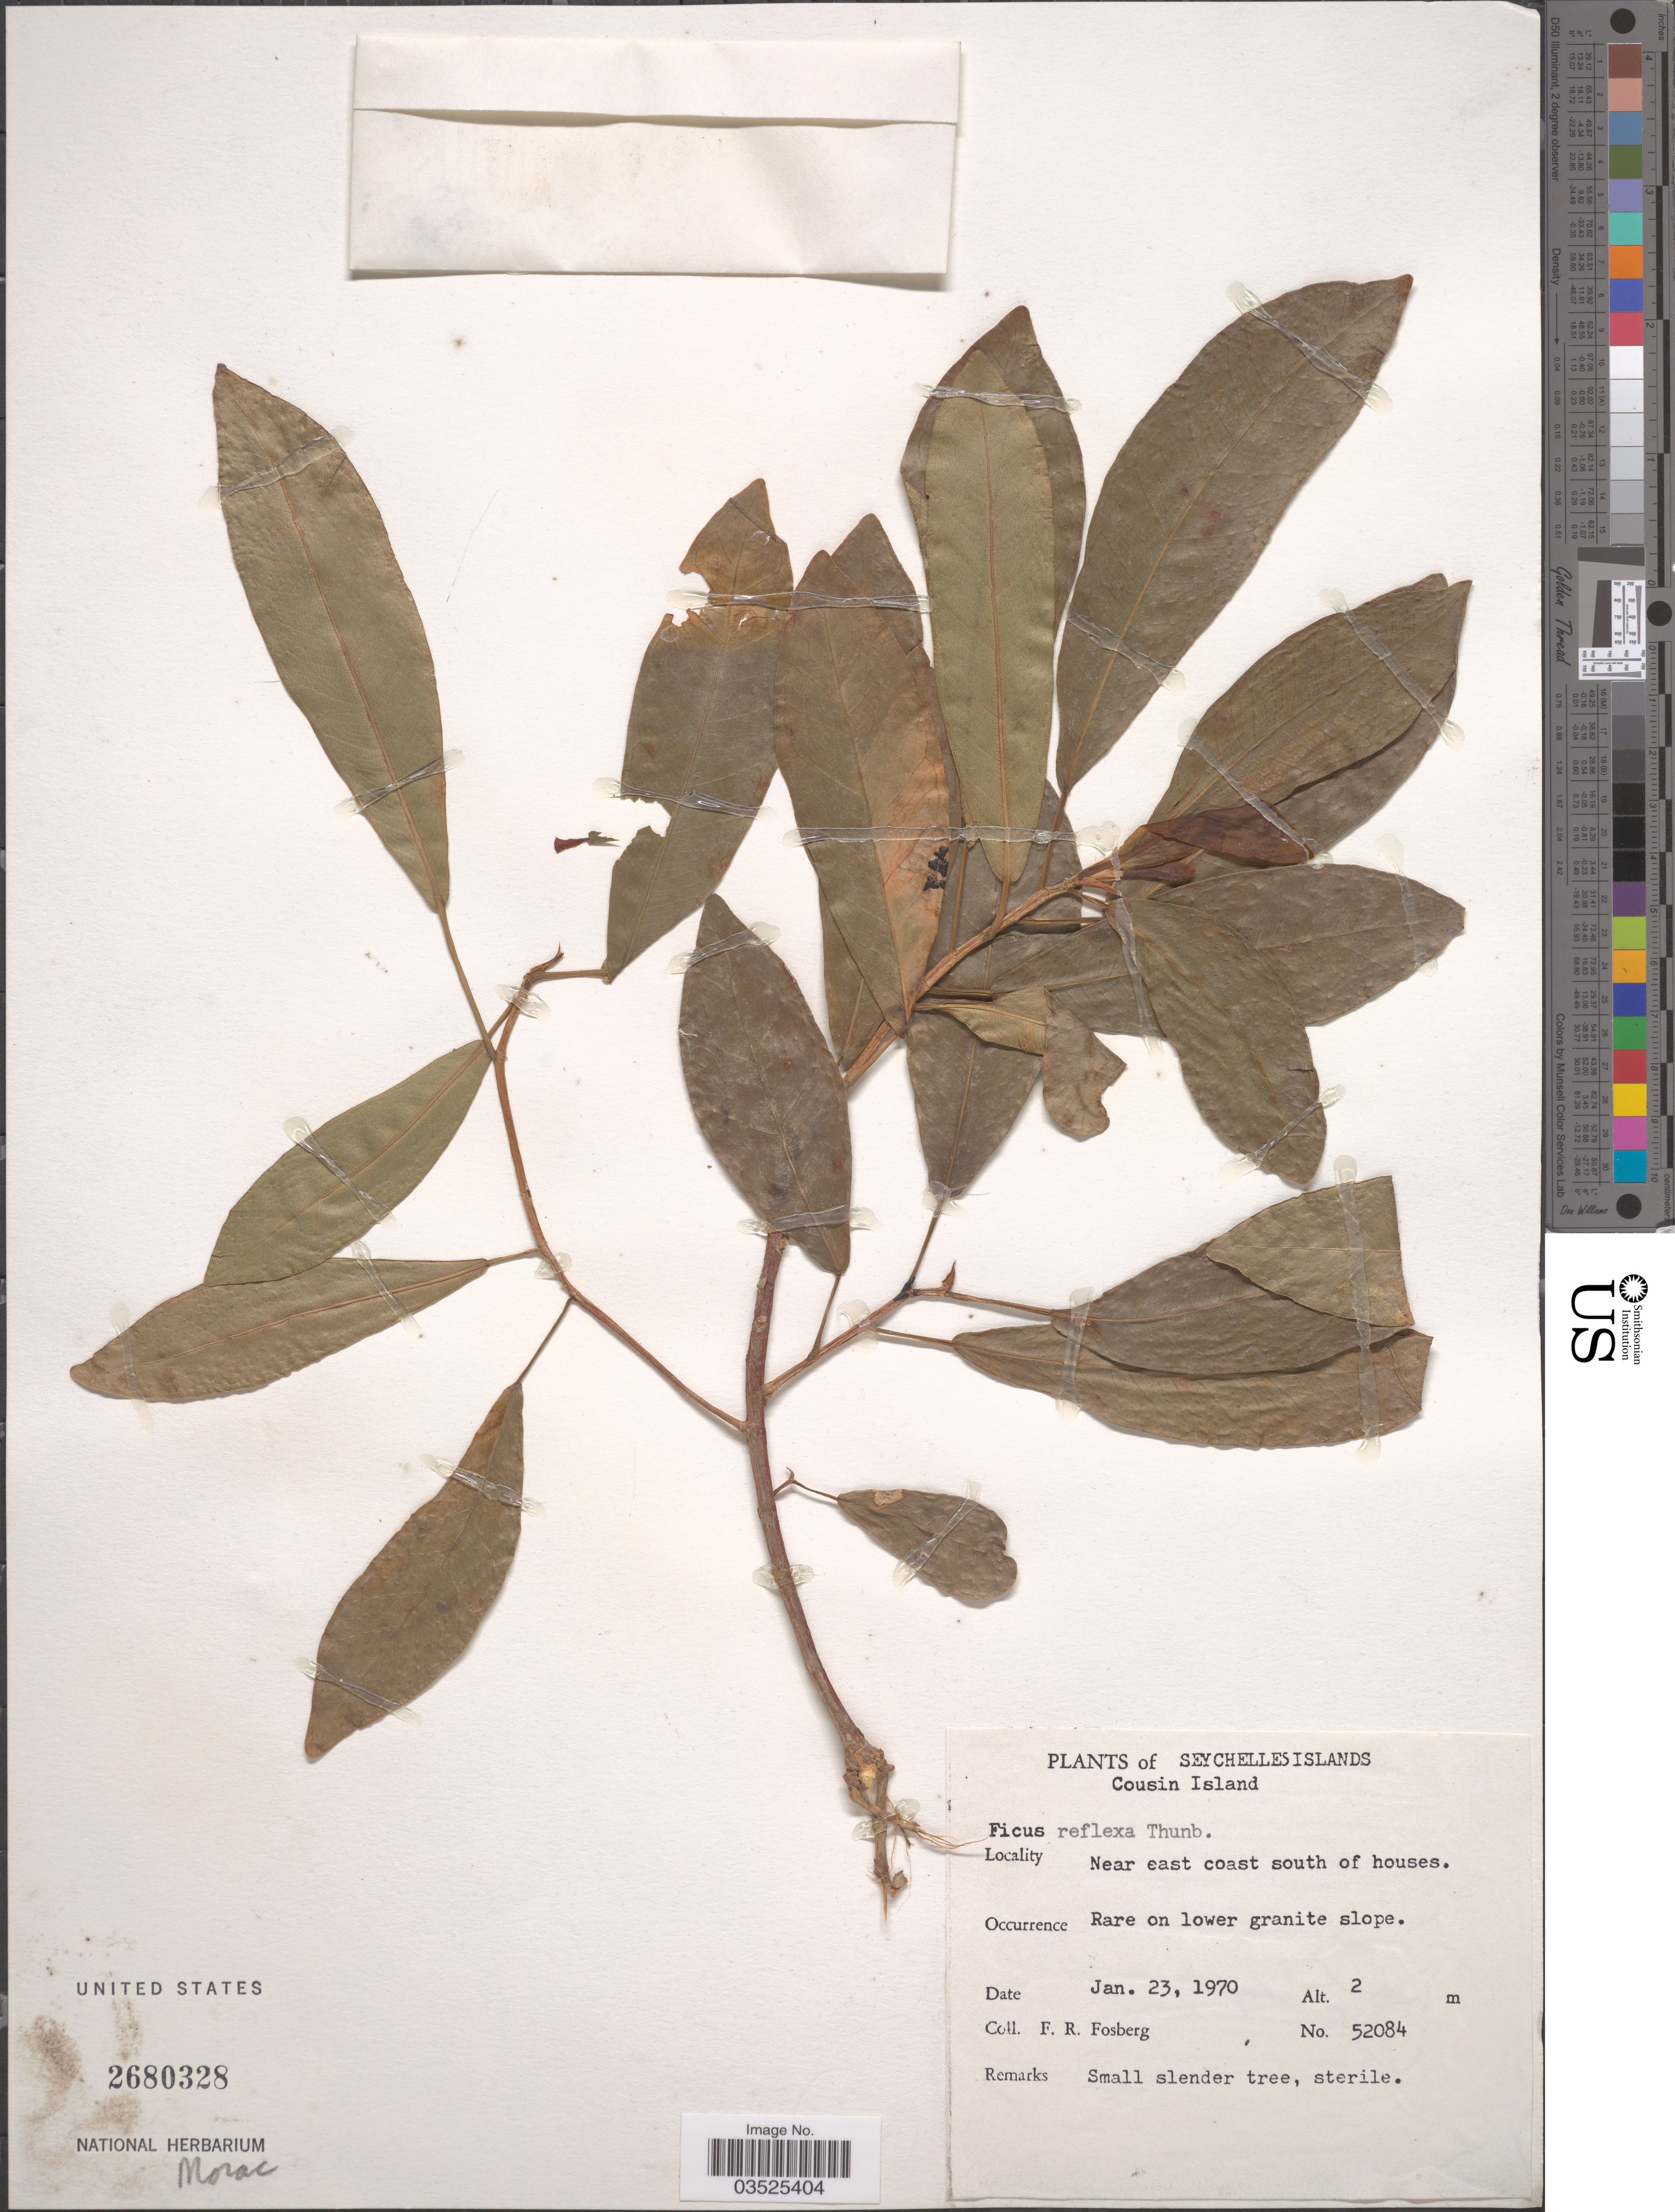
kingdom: Plantae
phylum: Tracheophyta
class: Magnoliopsida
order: Rosales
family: Moraceae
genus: Ficus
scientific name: Ficus reflexa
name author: Thunb.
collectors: F. R. Fosberg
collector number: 52084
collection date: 1970-01-23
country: Seychelles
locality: Seychelles Islands, Cousin Island. Near east coast south of houses.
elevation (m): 2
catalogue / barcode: US 2680328